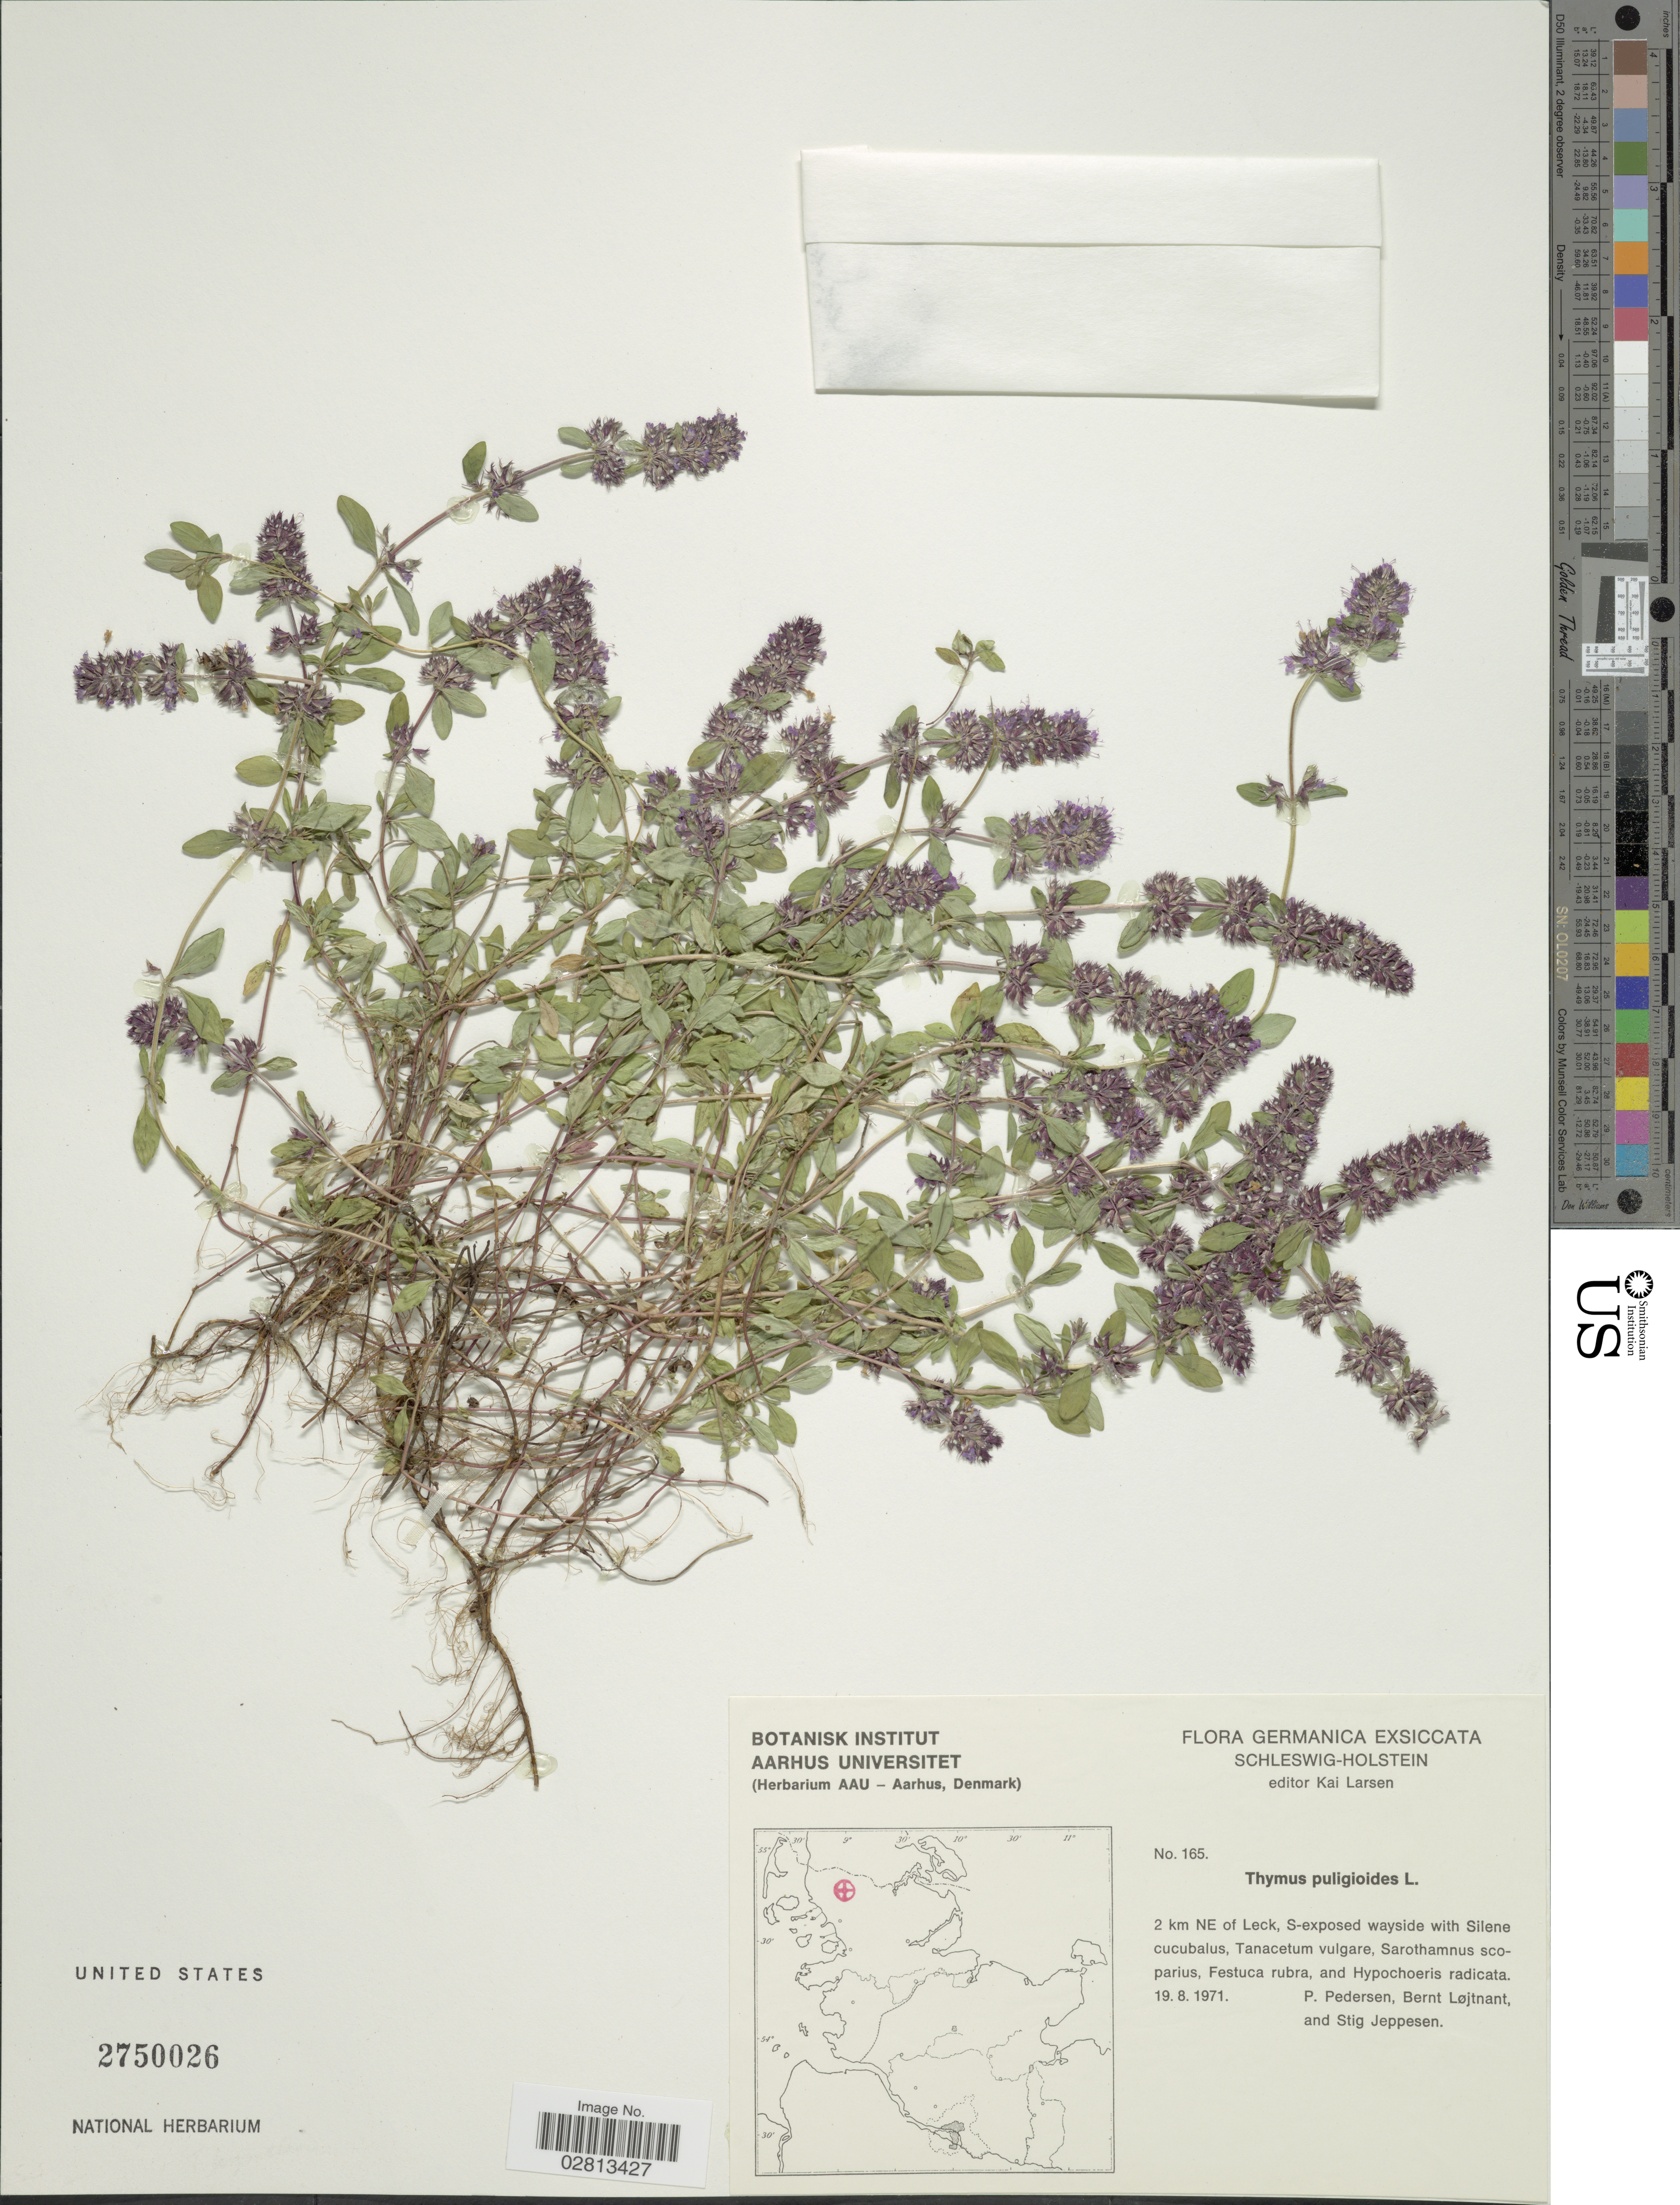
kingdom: Plantae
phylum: Tracheophyta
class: Magnoliopsida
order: Lamiales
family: Lamiaceae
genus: Thymus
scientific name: Thymus pulegioides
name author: L.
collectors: P. Pedersen, B. Löjtnant & S. Jeppesen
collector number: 165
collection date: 1971-08-19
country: Germany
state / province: Schleswig-Holstein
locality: Germanica. 2 km NE of Leck.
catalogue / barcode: US 2750026